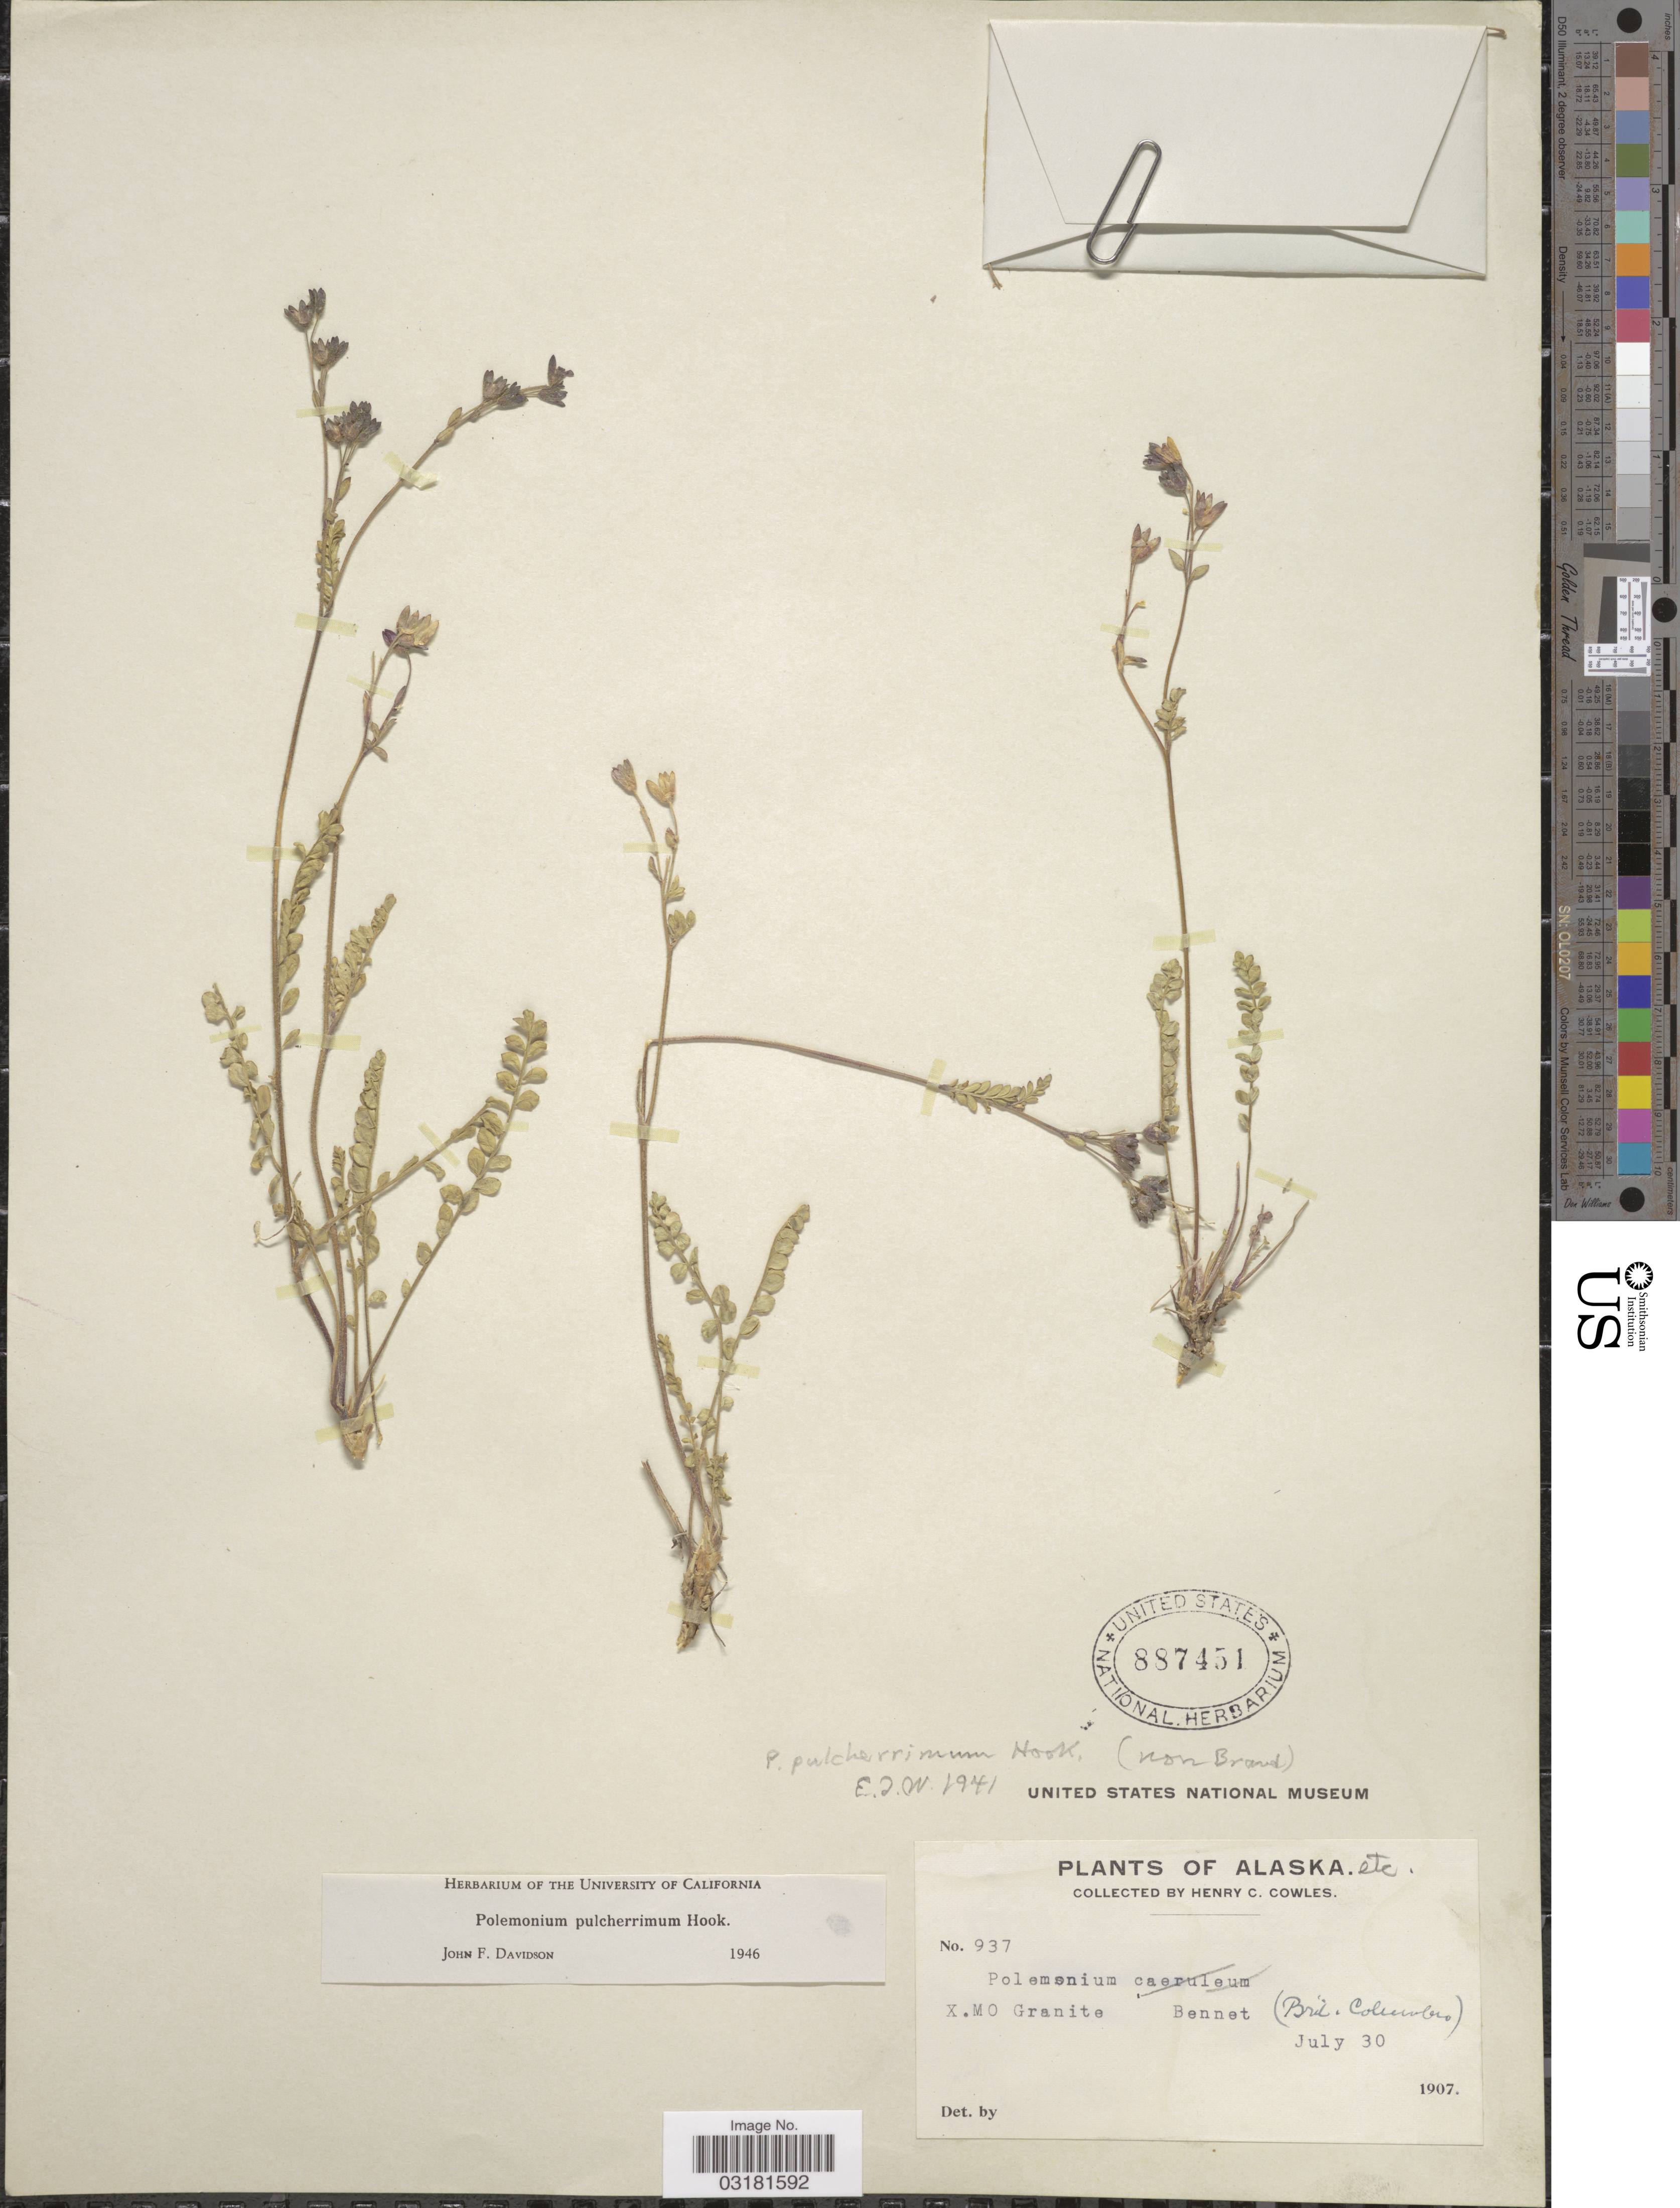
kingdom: Plantae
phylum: Tracheophyta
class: Magnoliopsida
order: Ericales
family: Polemoniaceae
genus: Polemonium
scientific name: Polemonium pulcherrimum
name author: Hook.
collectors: H. Cowles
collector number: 937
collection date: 1907-07-30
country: Canada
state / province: British Columbia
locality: X. MO Granite Bennet (Brit. Columbia).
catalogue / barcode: US 887451